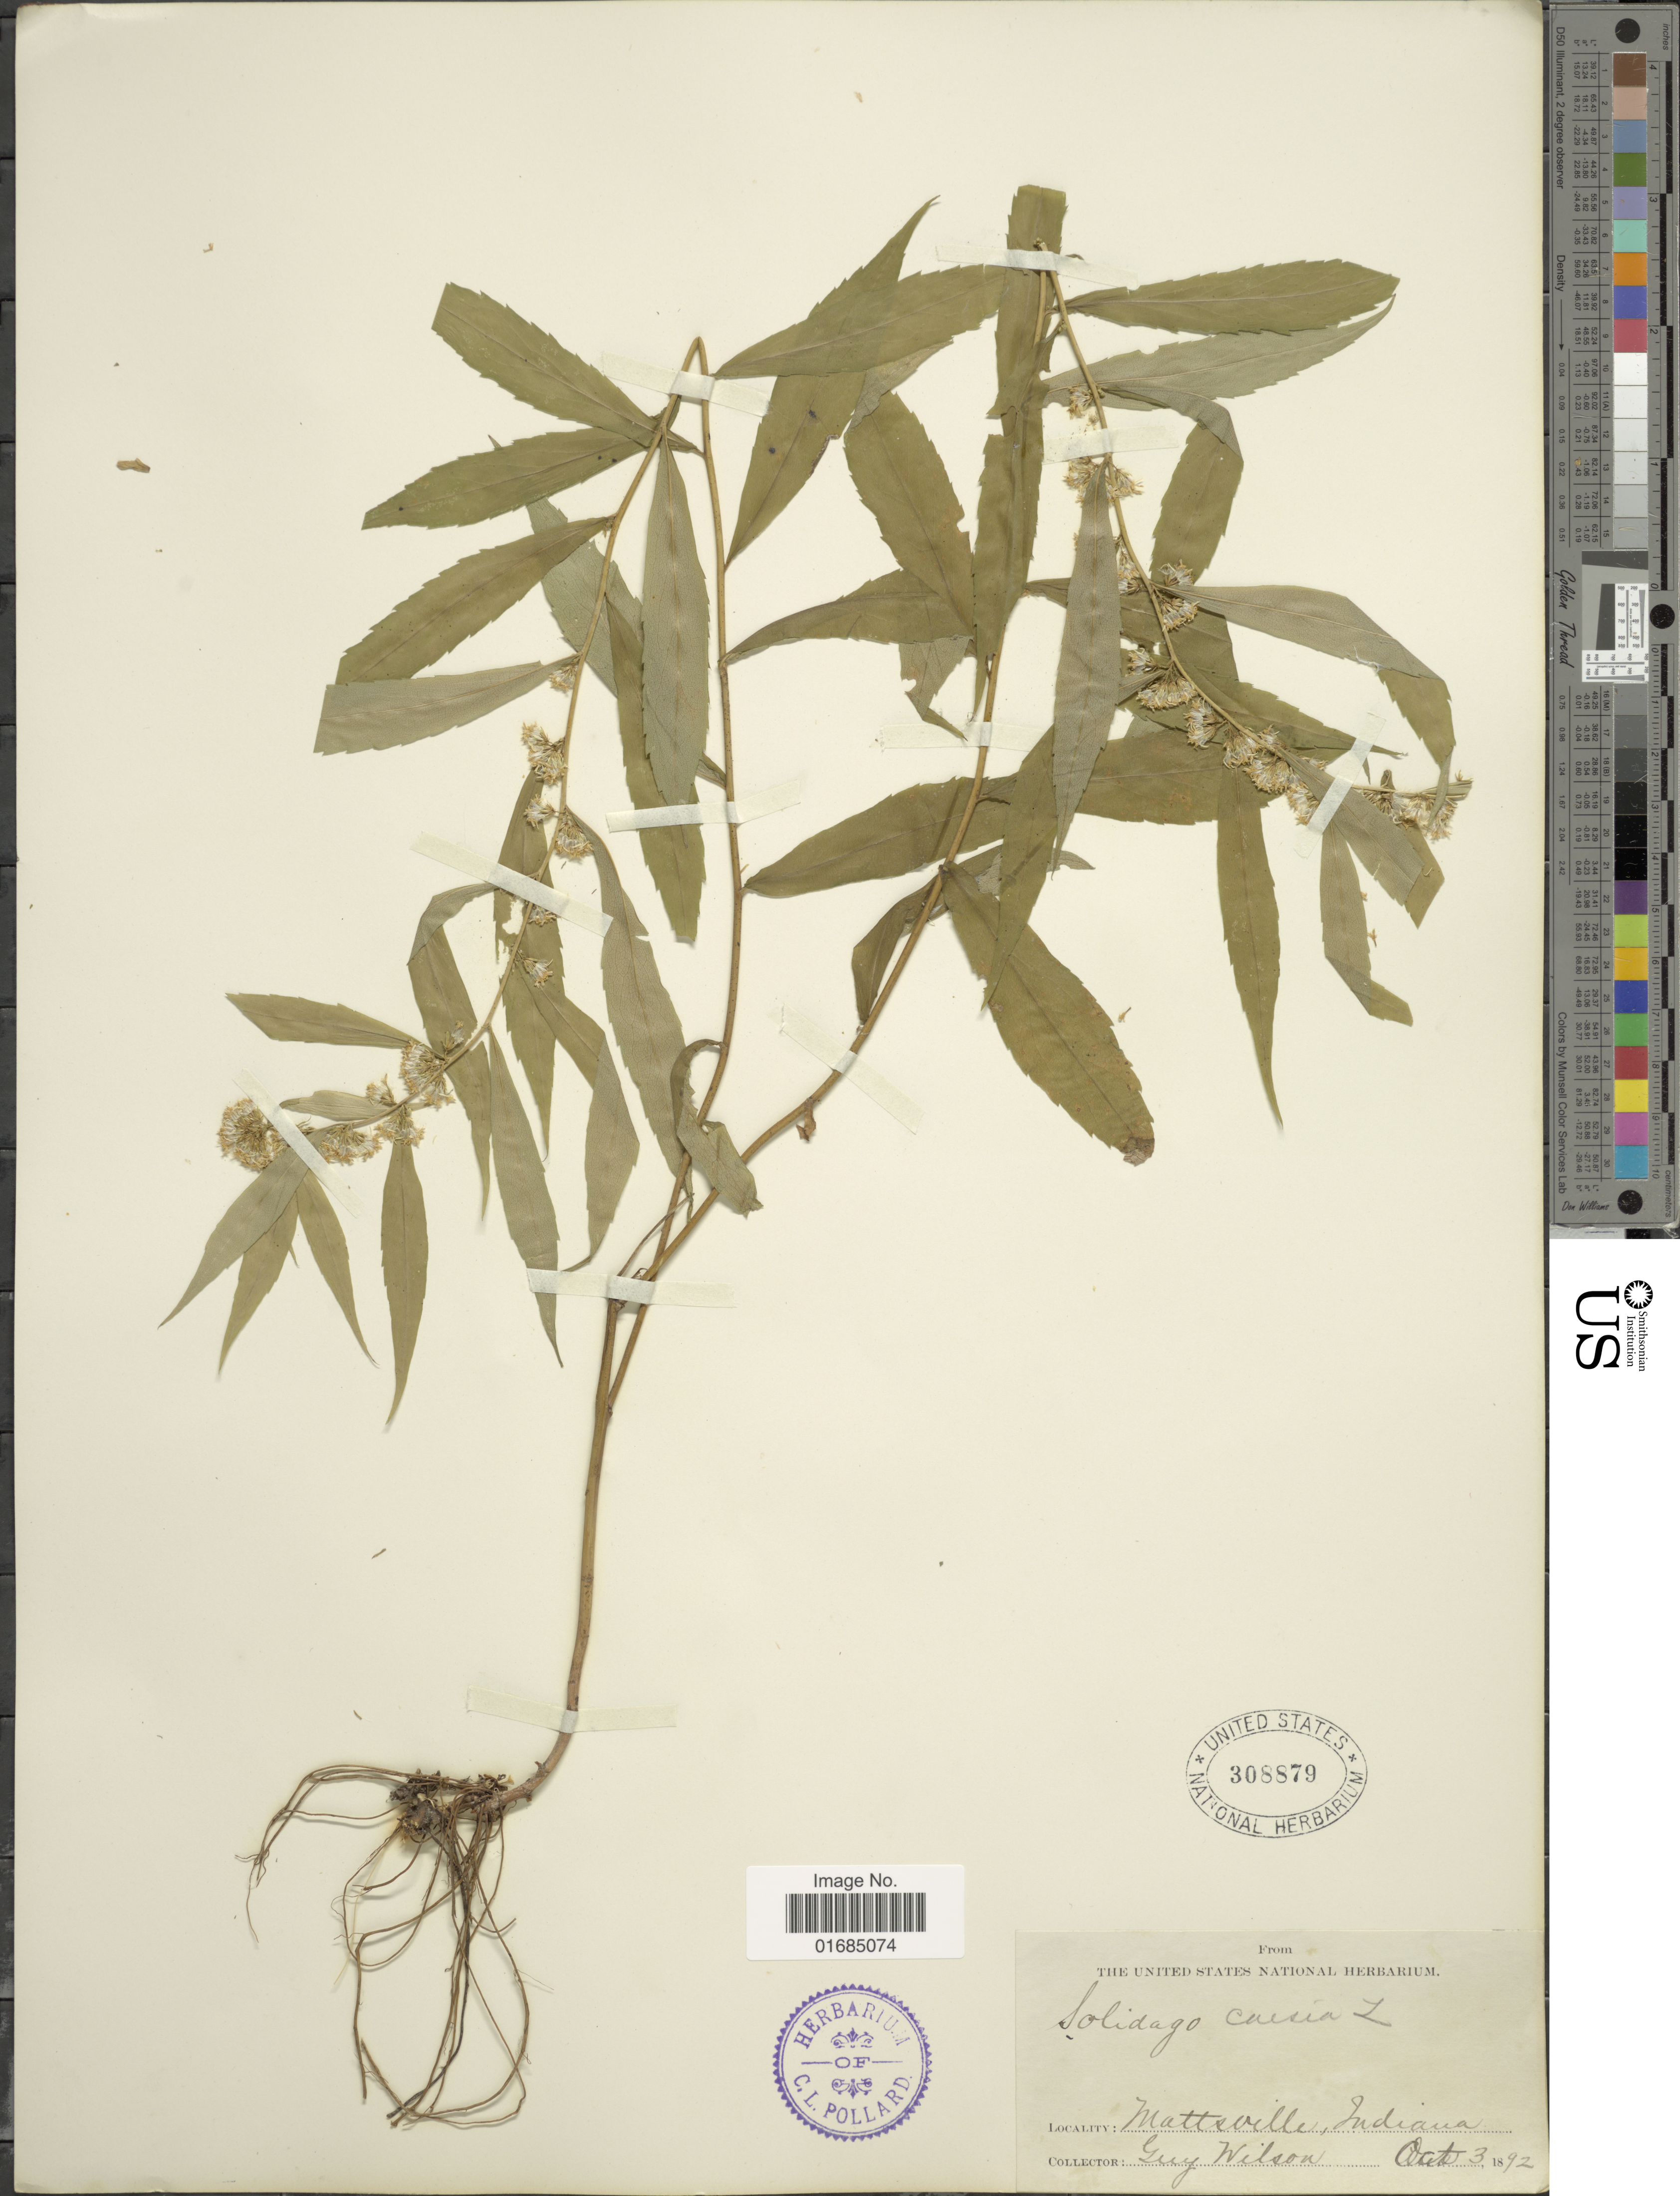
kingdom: Plantae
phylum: Tracheophyta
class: Magnoliopsida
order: Asterales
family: Asteraceae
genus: Solidago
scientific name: Solidago caesia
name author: L.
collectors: G. Wilson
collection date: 1892-10-03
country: United States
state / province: Indiana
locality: Mattsville.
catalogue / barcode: US 308879